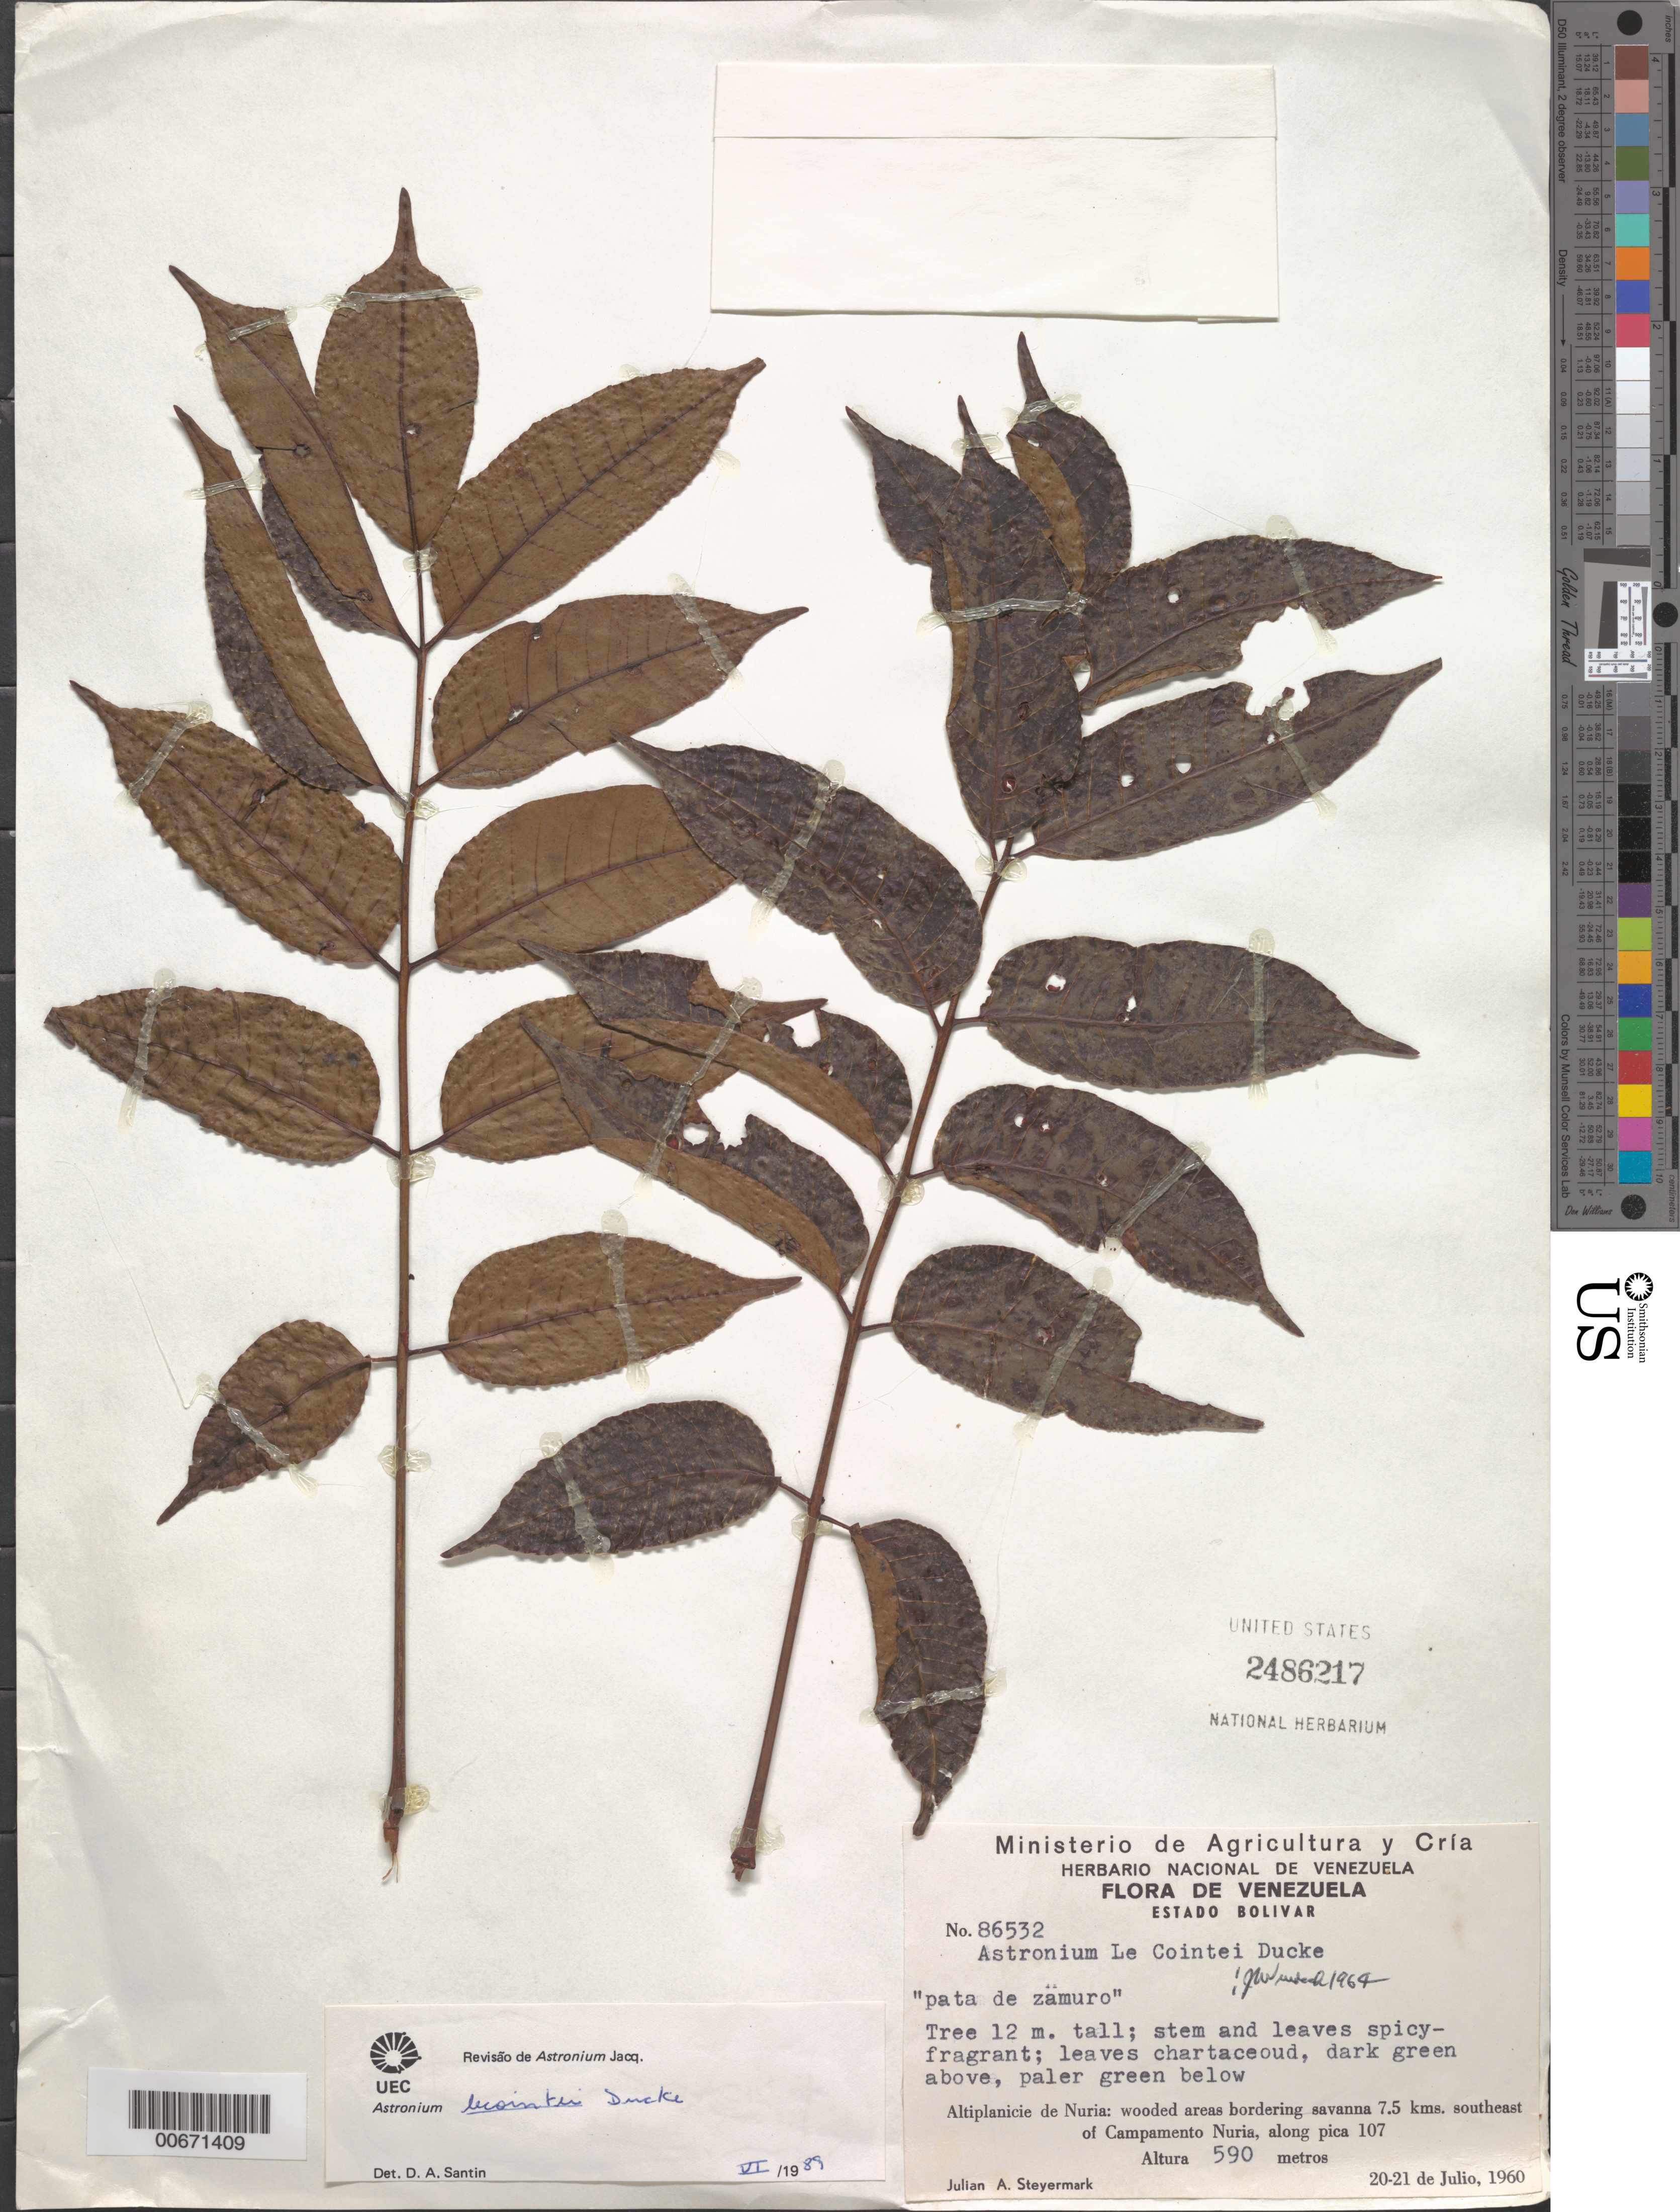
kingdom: Plantae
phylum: Tracheophyta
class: Magnoliopsida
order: Sapindales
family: Anacardiaceae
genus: Astronium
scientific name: Astronium lecointei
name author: Ducke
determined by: Santin, D. A.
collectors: J. Steyermark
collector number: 86532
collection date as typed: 20-Jul-60 to 21-Jul-60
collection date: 1960-07-20/1960-07-21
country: Venezuela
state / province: Bolívar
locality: Altiplanicie de Nuria, 7.5 km SE of Campamento Nuria, along pica 107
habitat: Wooded area bordering savanna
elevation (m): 590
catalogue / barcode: US 2486217